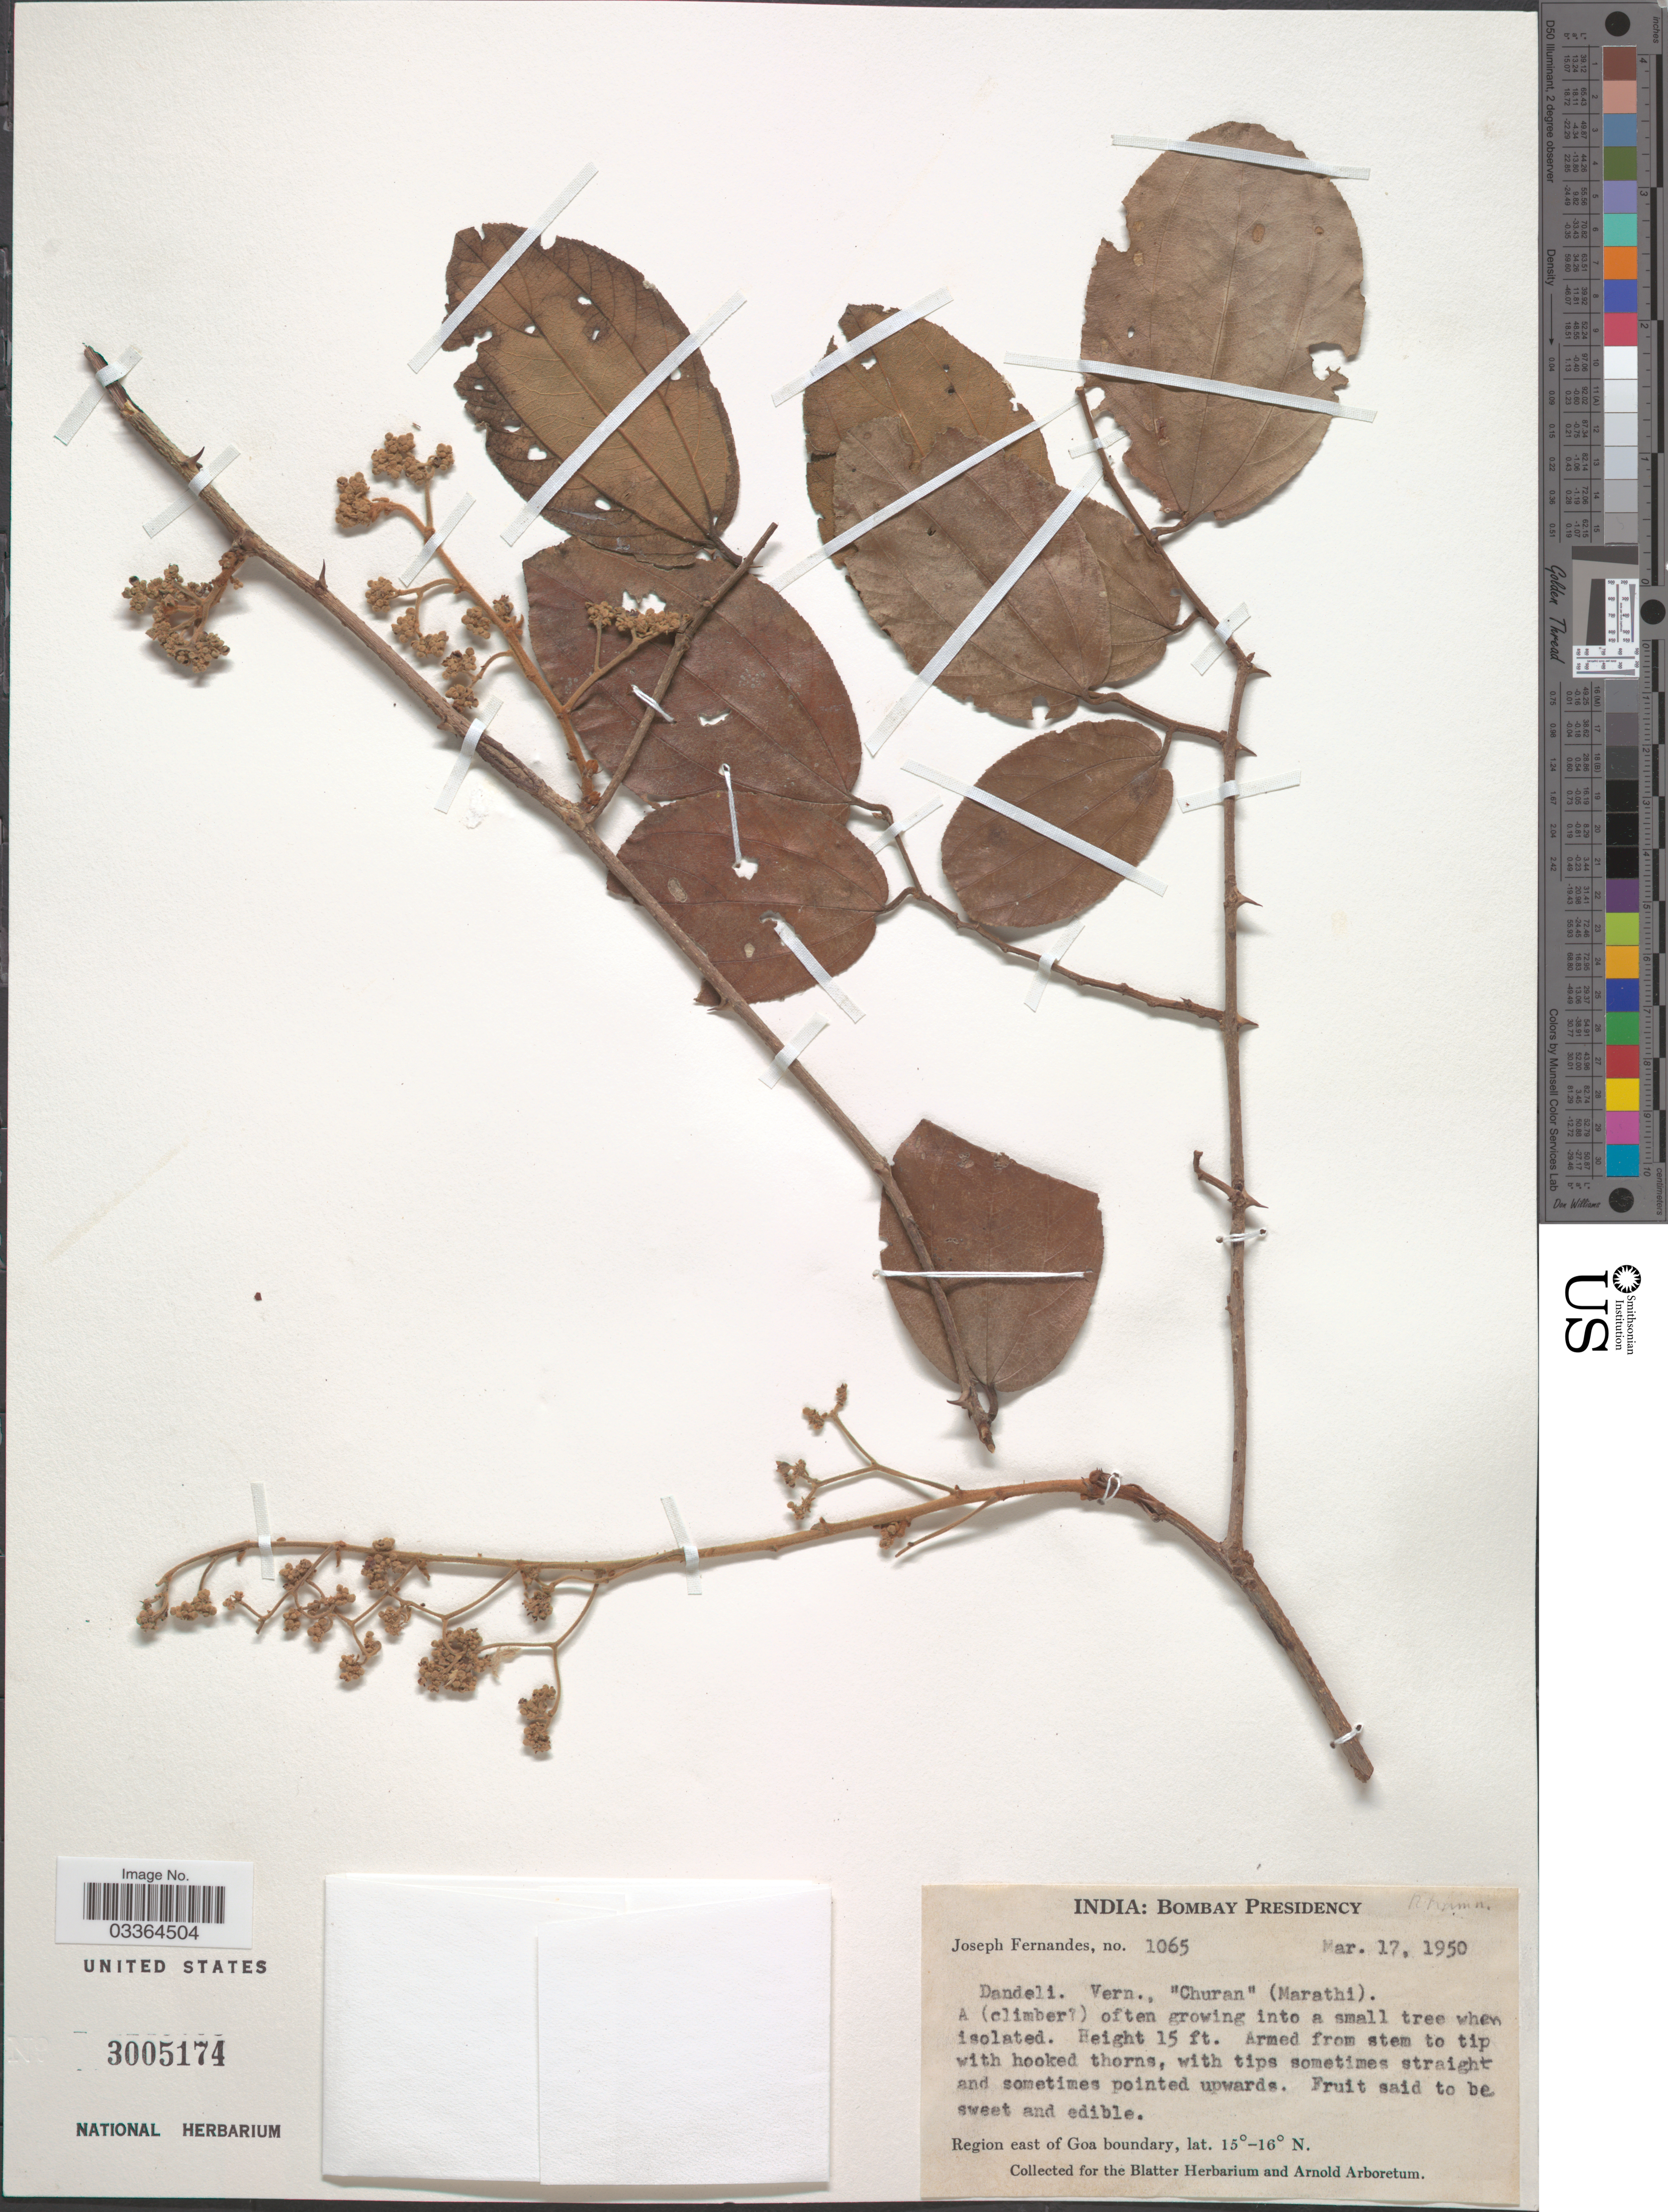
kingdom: Plantae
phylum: Tracheophyta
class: Magnoliopsida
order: Rosales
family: Rhamnaceae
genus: Ziziphus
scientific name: Ziziphus rugosa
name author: Lam.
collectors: J. Fernandes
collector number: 1065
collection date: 1950-03-17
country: India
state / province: Goa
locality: Bombay Presidency. Region east of Goa boundary.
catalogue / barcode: US 3005174